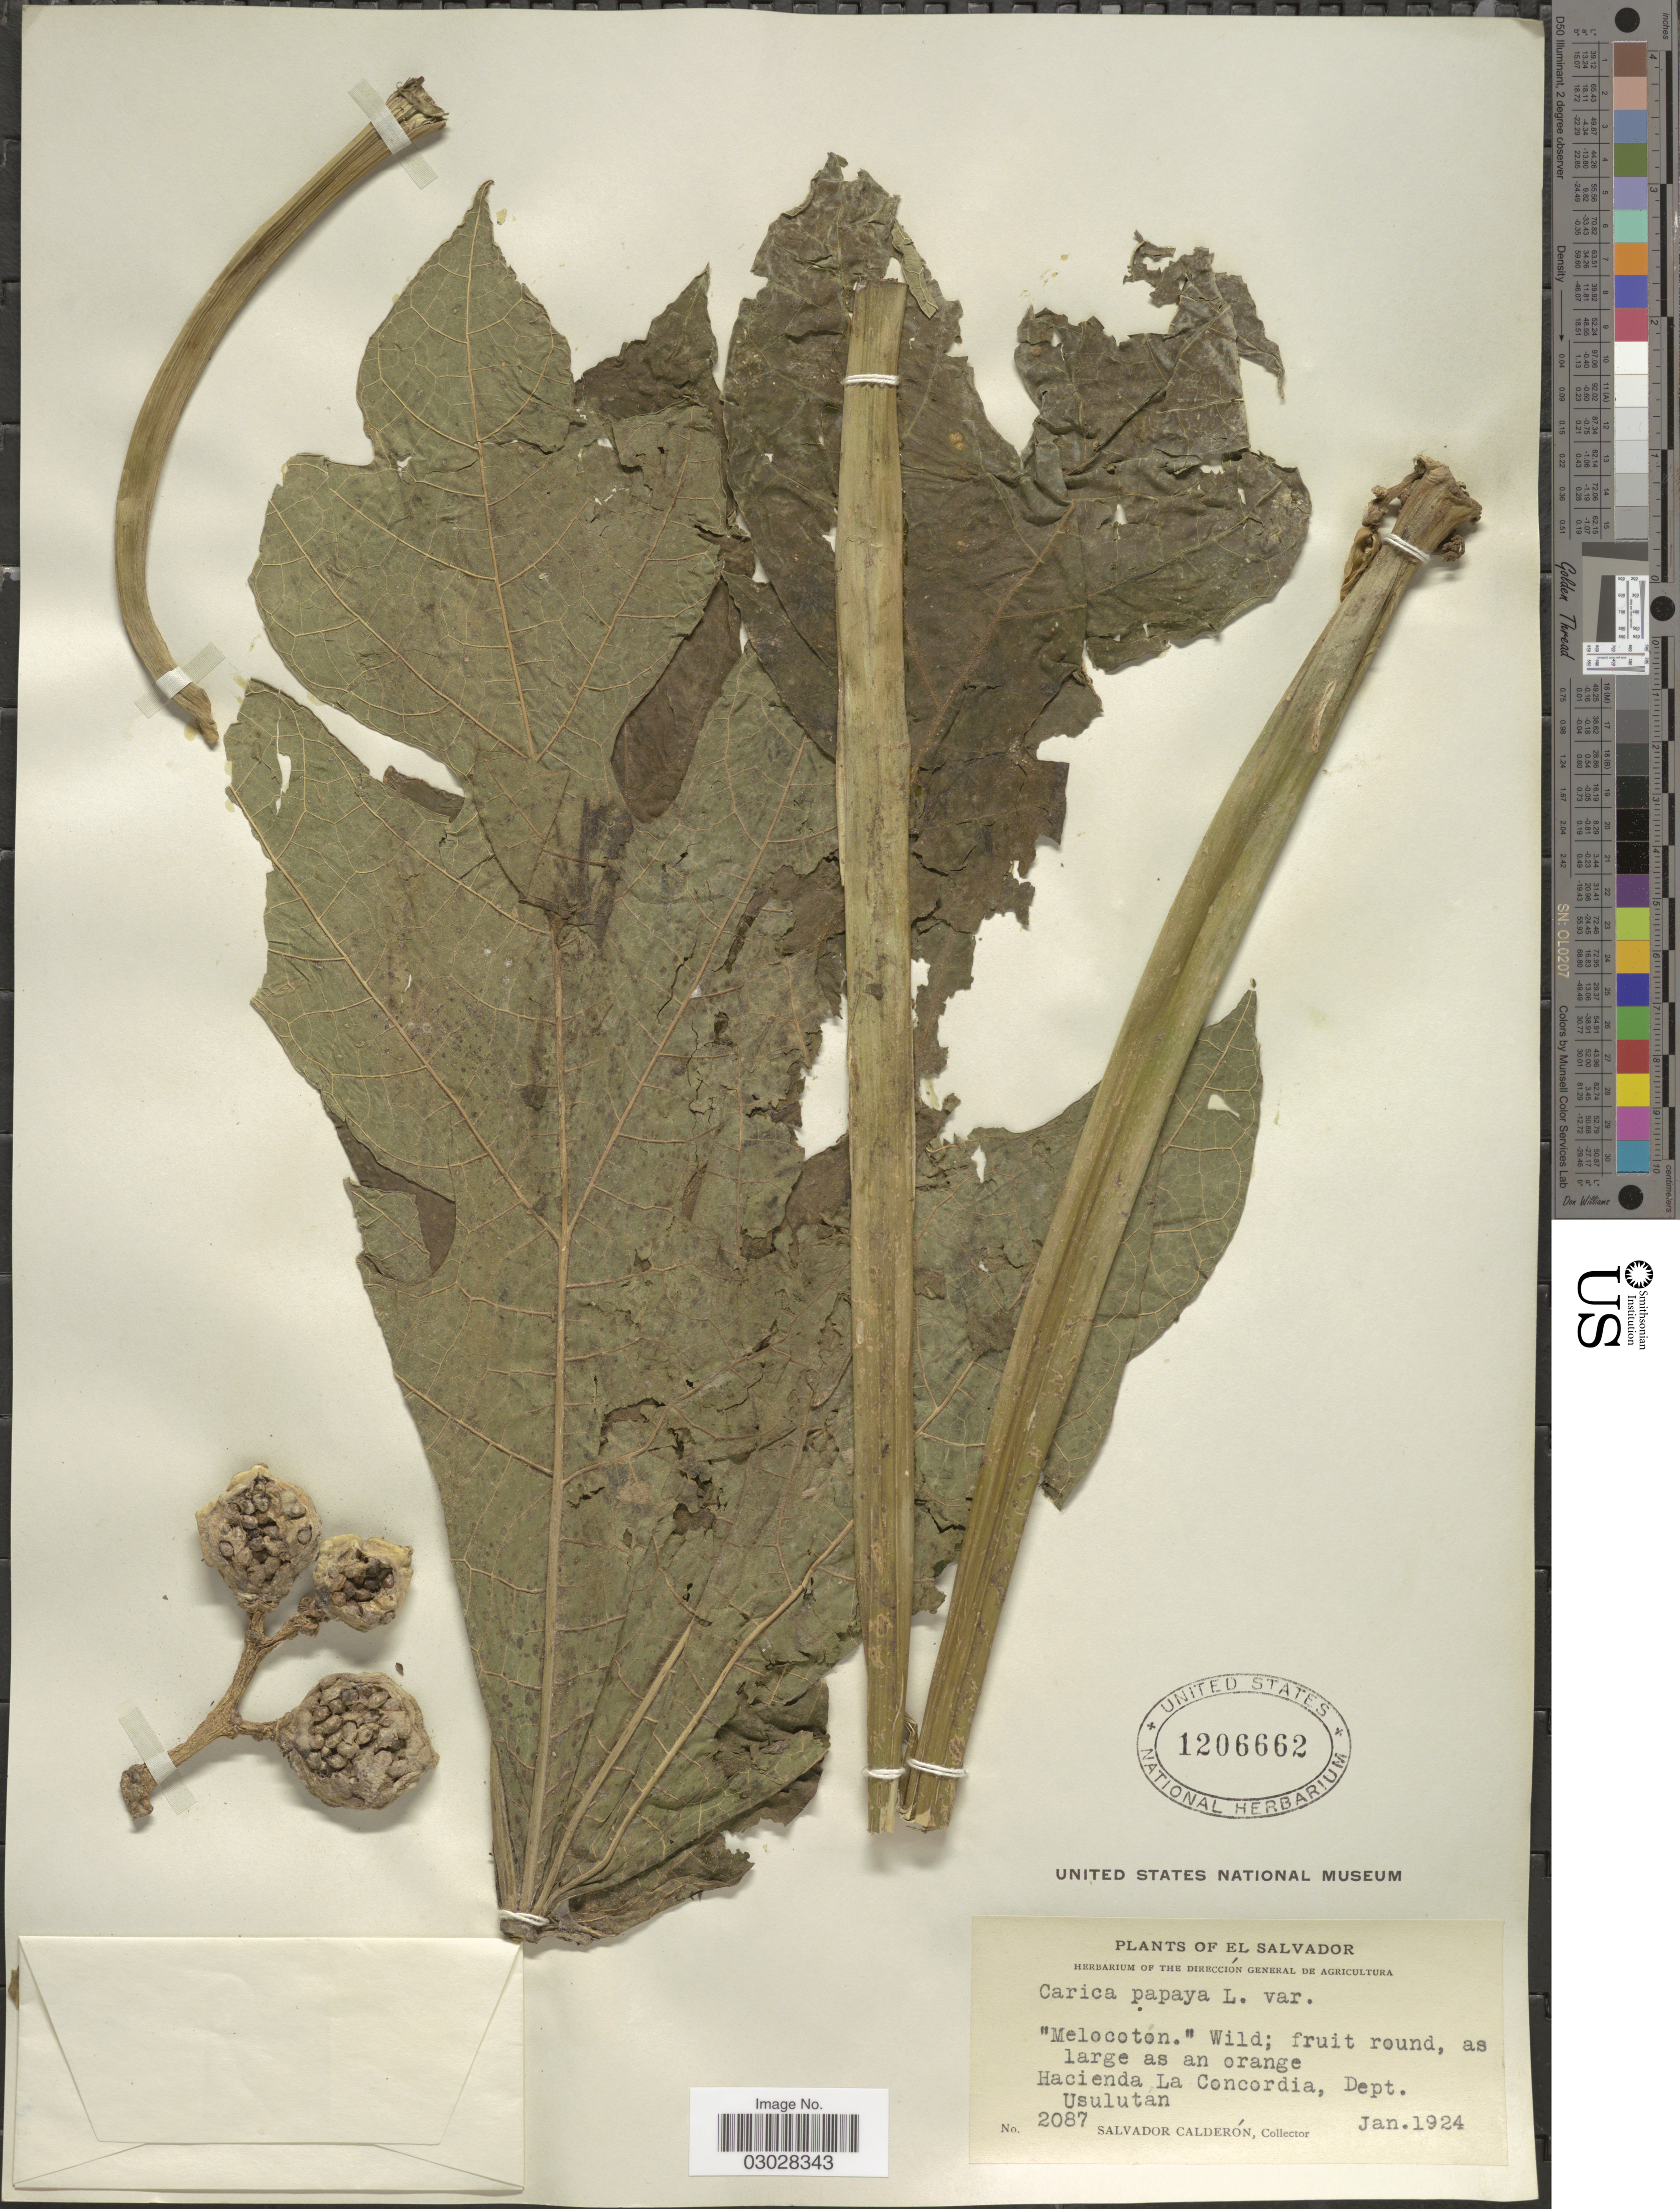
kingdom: Plantae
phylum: Tracheophyta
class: Magnoliopsida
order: Brassicales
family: Caricaceae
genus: Carica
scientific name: Carica papaya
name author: L.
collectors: S. Calderón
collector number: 2087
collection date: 1924-01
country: El Salvador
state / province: Usulután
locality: Hacienda La Concordia, Dept. Usulutan.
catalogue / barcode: US 1206662